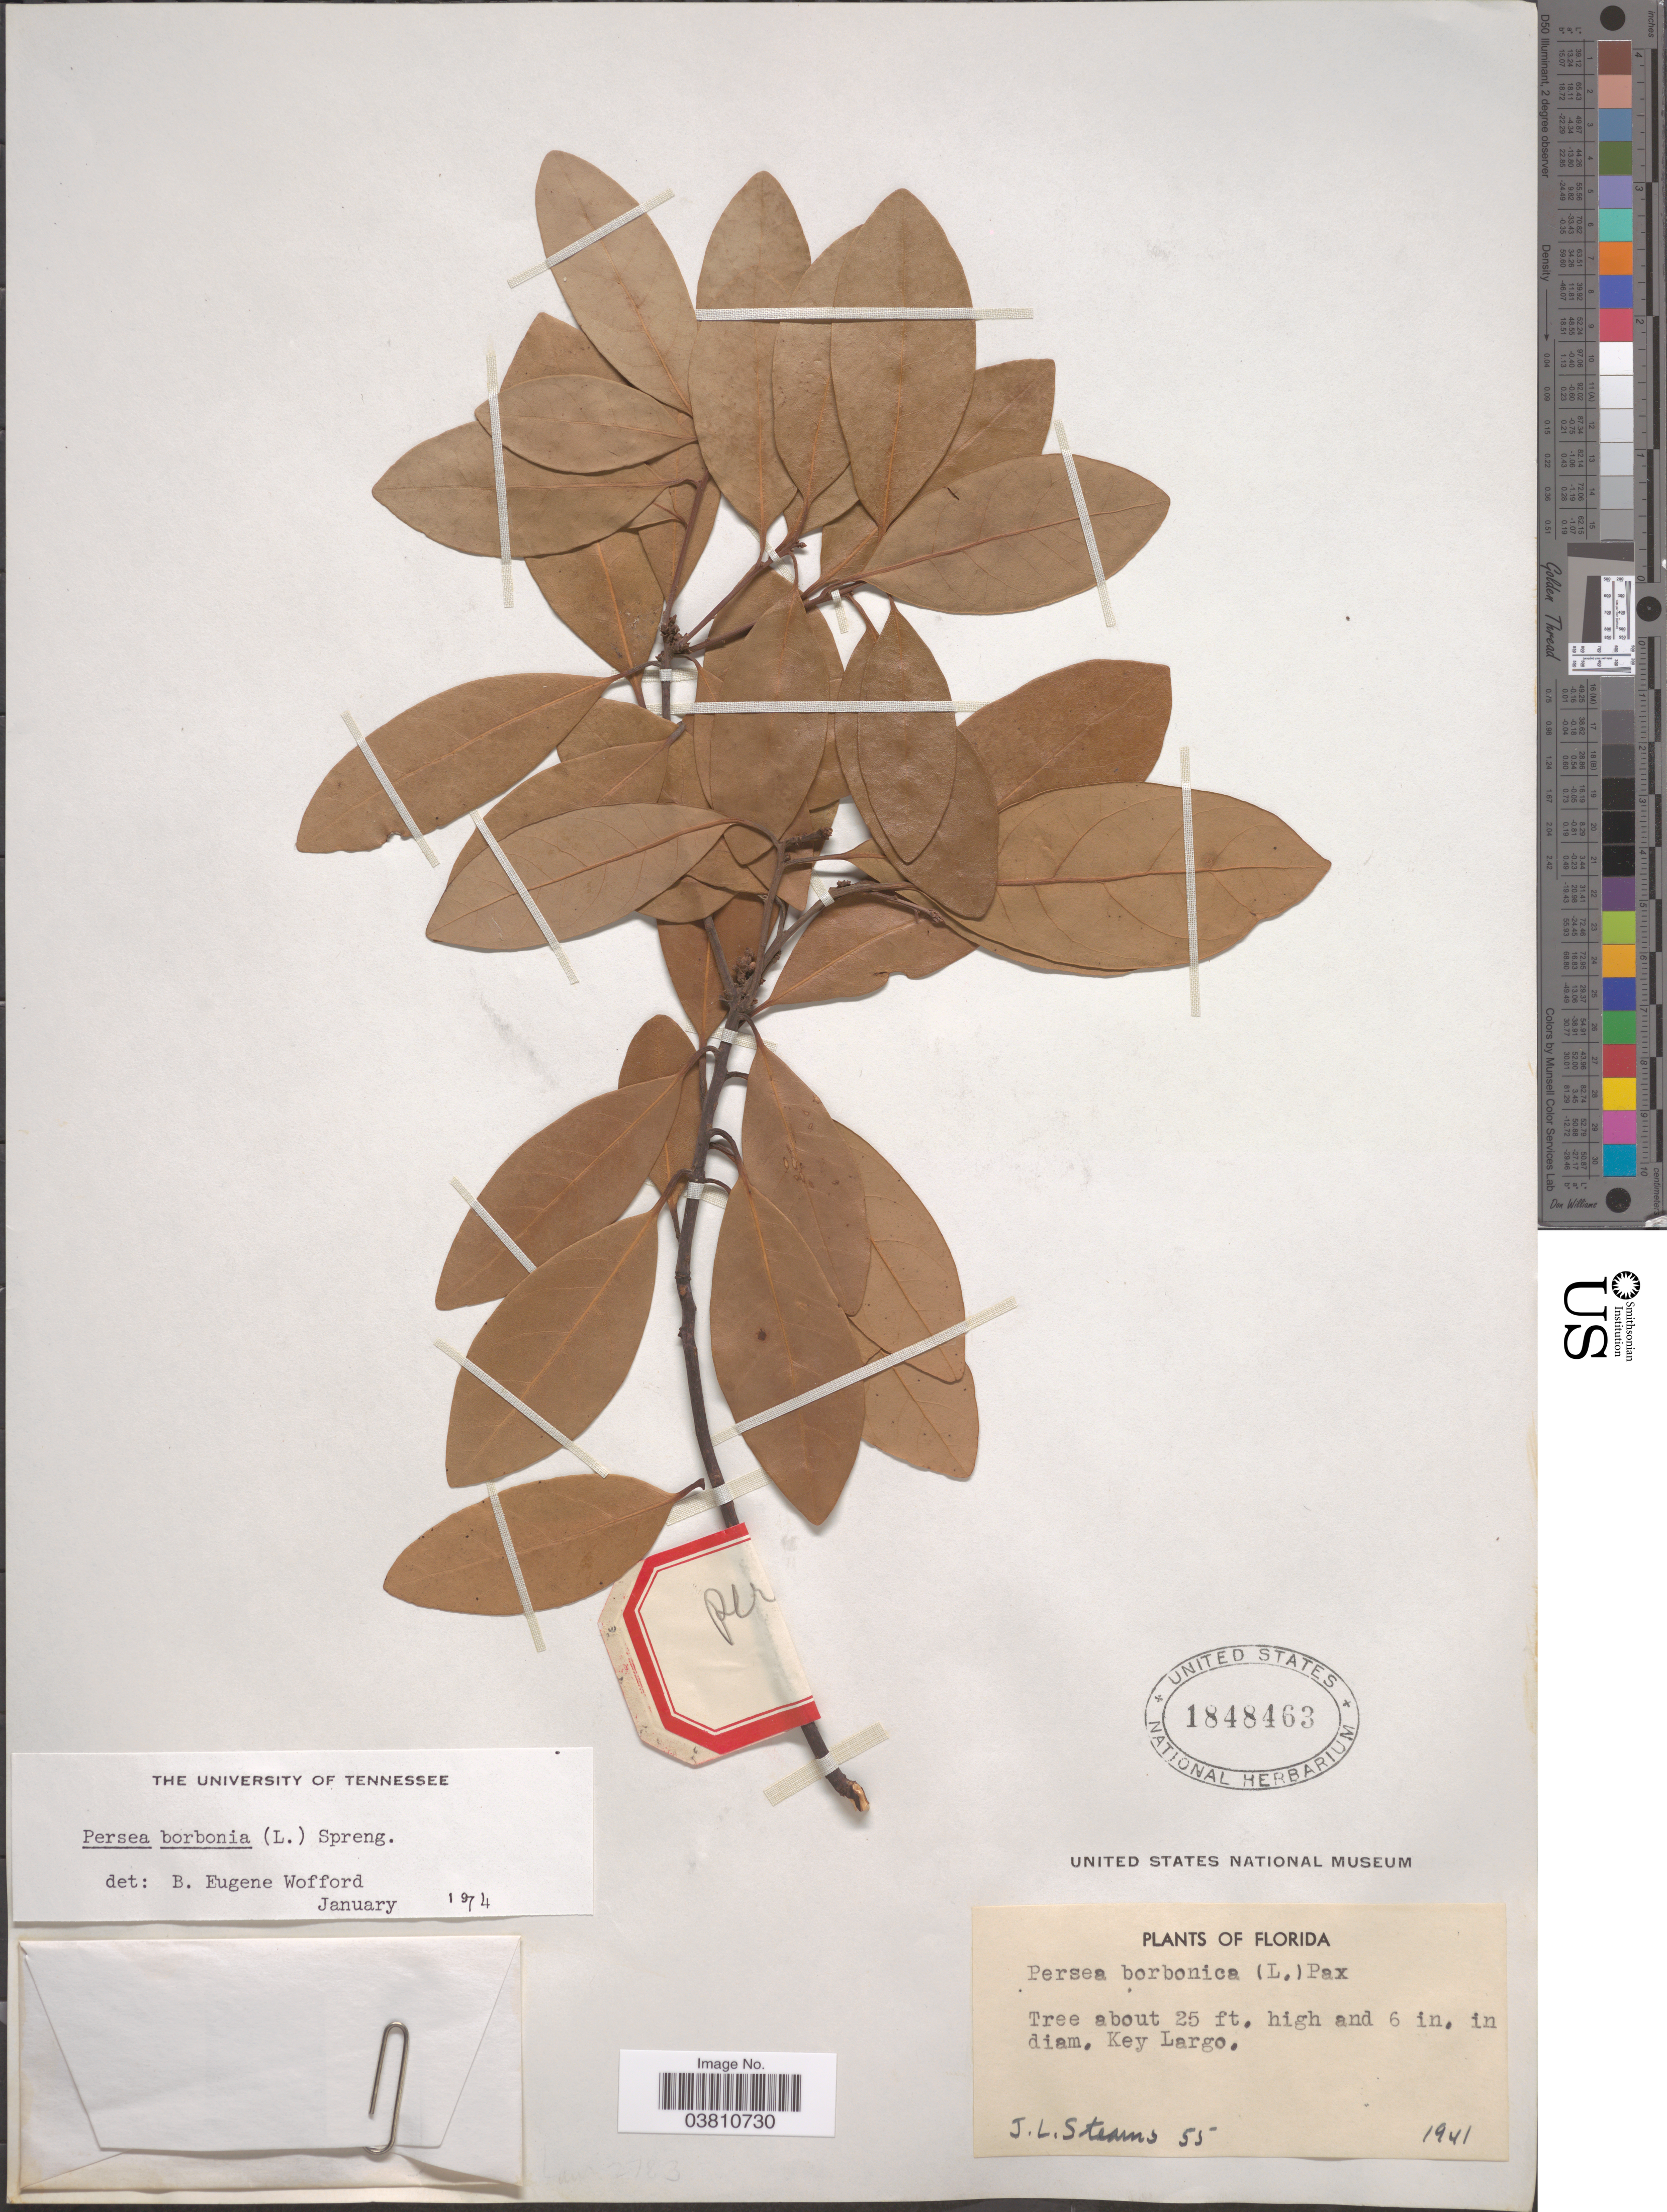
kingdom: Plantae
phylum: Tracheophyta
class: Magnoliopsida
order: Laurales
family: Lauraceae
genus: Persea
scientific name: Persea borbonia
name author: (L.) Spreng.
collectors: J. Stearns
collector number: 55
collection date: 1941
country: United States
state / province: Florida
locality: Key Largo.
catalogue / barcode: US 1848463